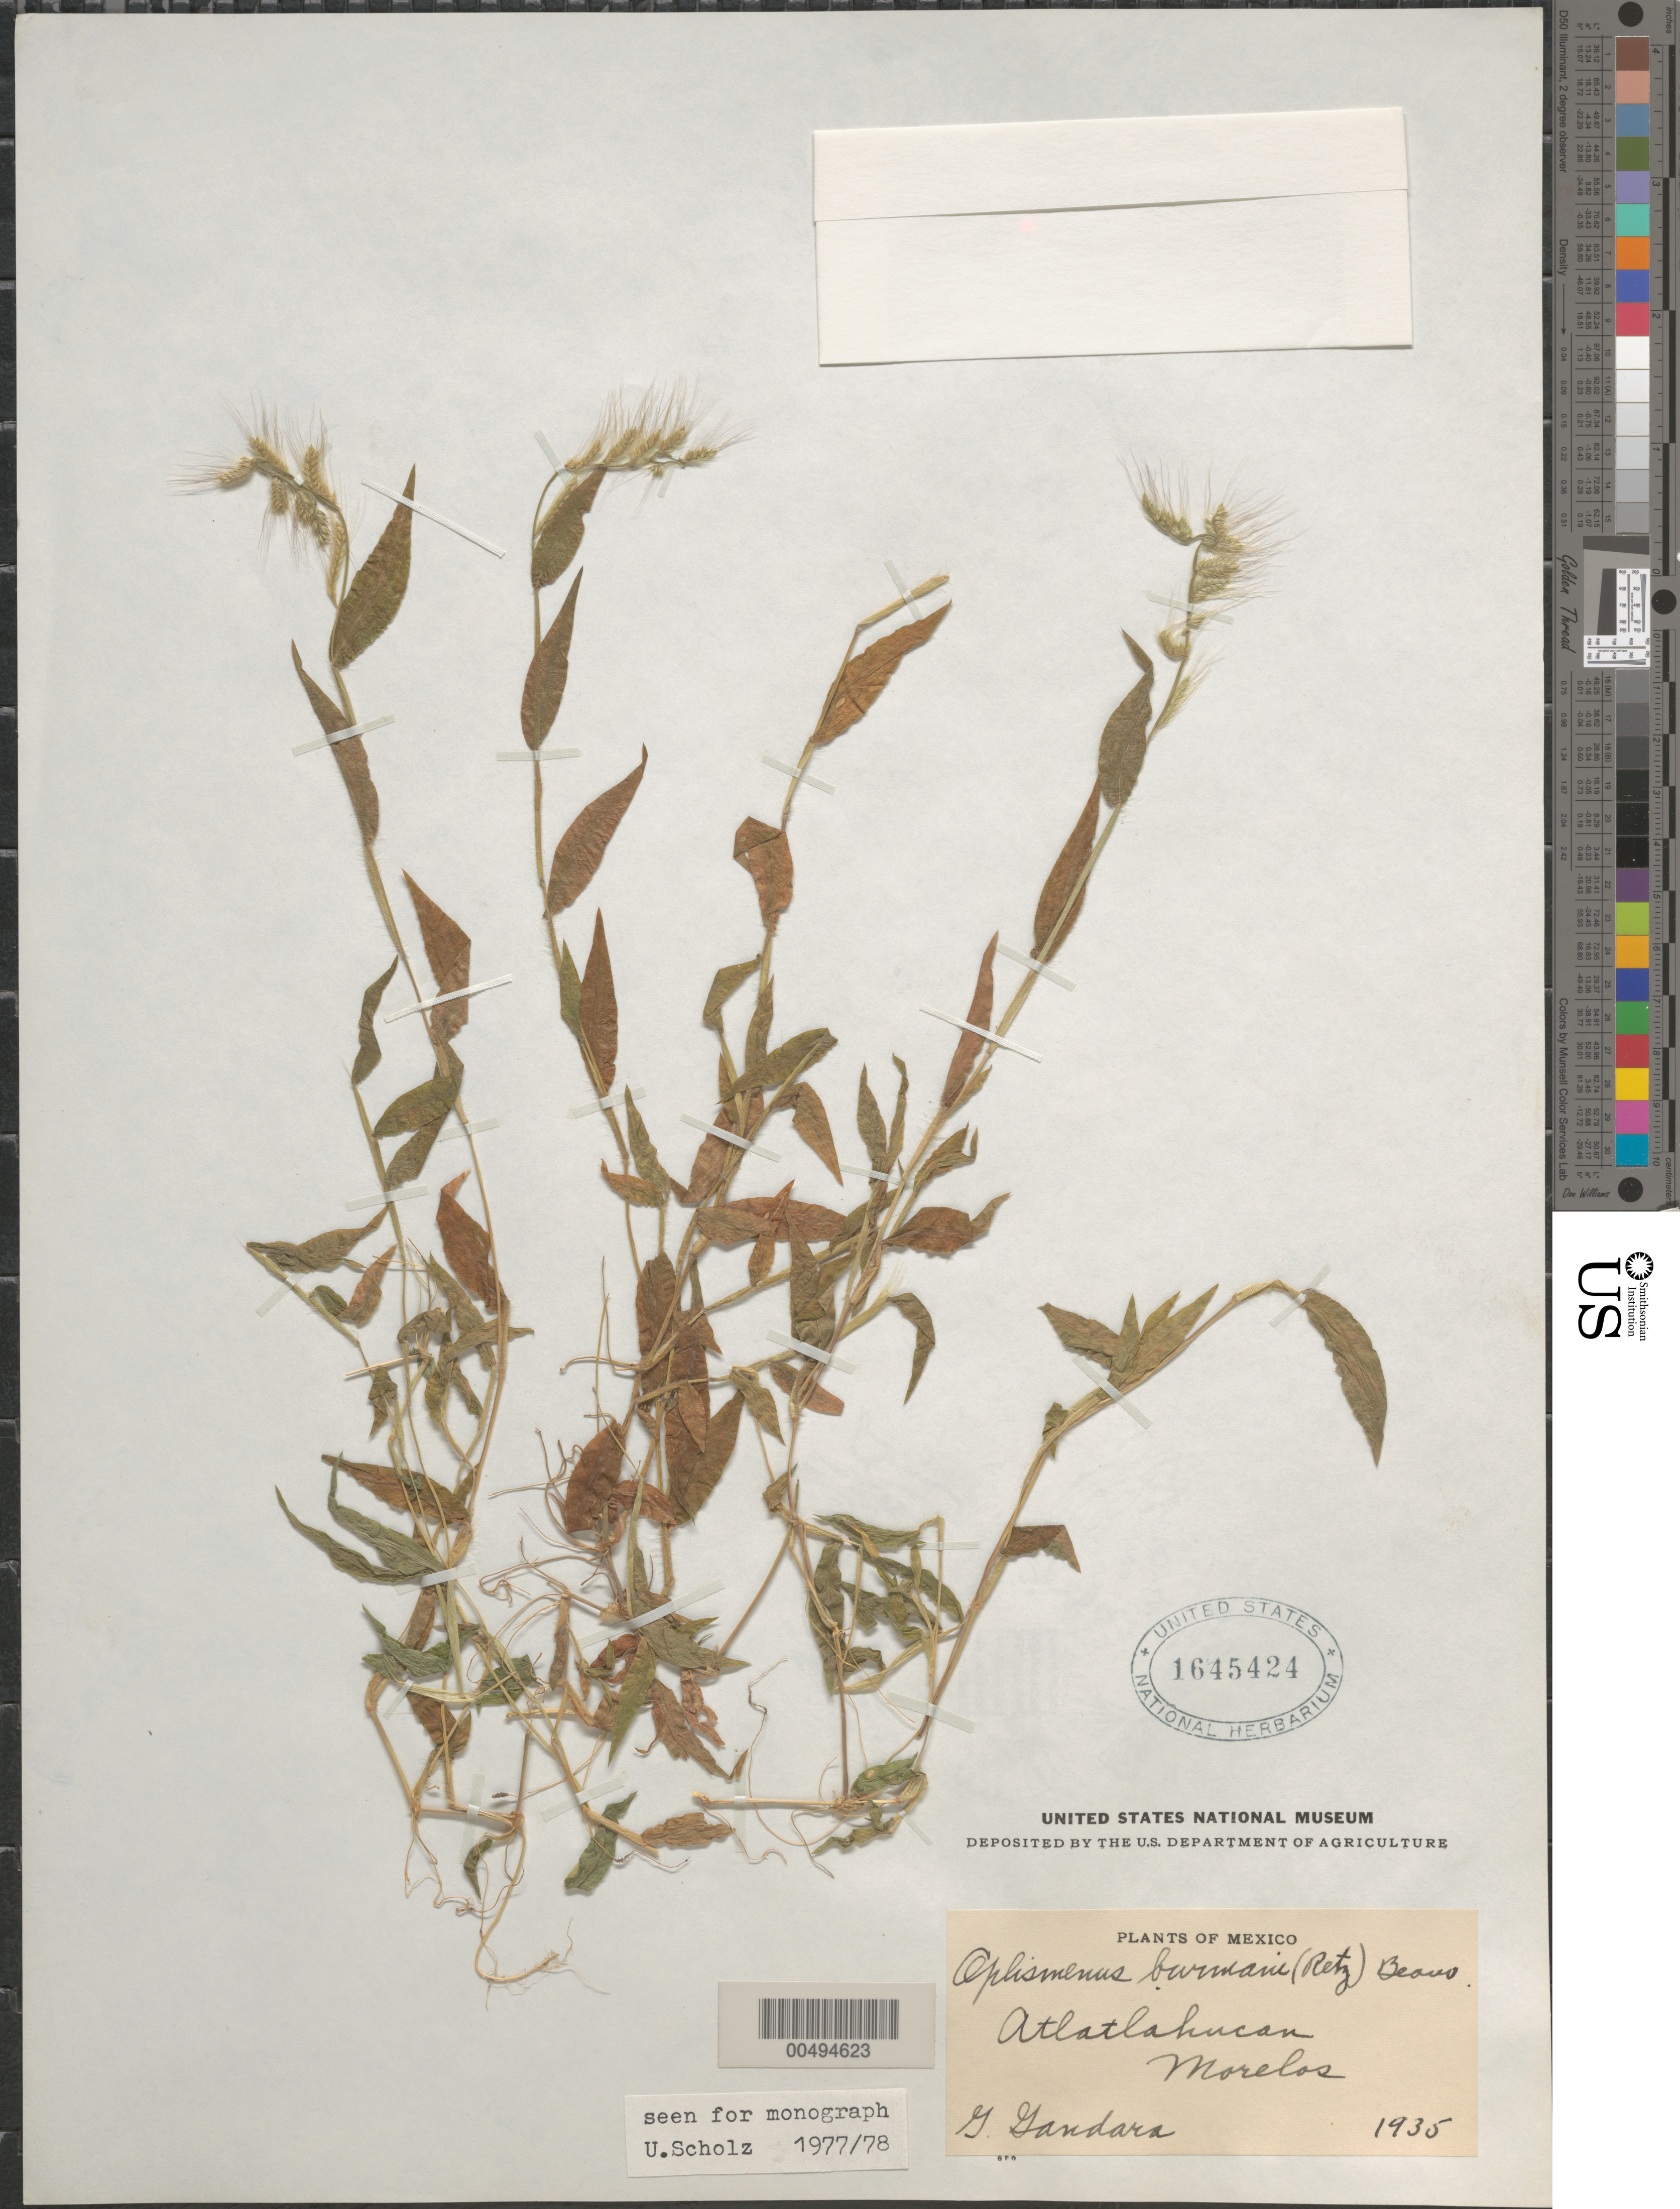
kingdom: Plantae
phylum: Tracheophyta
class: Liliopsida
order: Poales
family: Poaceae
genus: Oplismenus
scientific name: Oplismenus burmannii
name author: (Retz.) P. Beauv.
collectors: G. Gandara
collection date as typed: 1935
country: Mexico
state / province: Morelos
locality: Atlatlahucan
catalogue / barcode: US 1645424